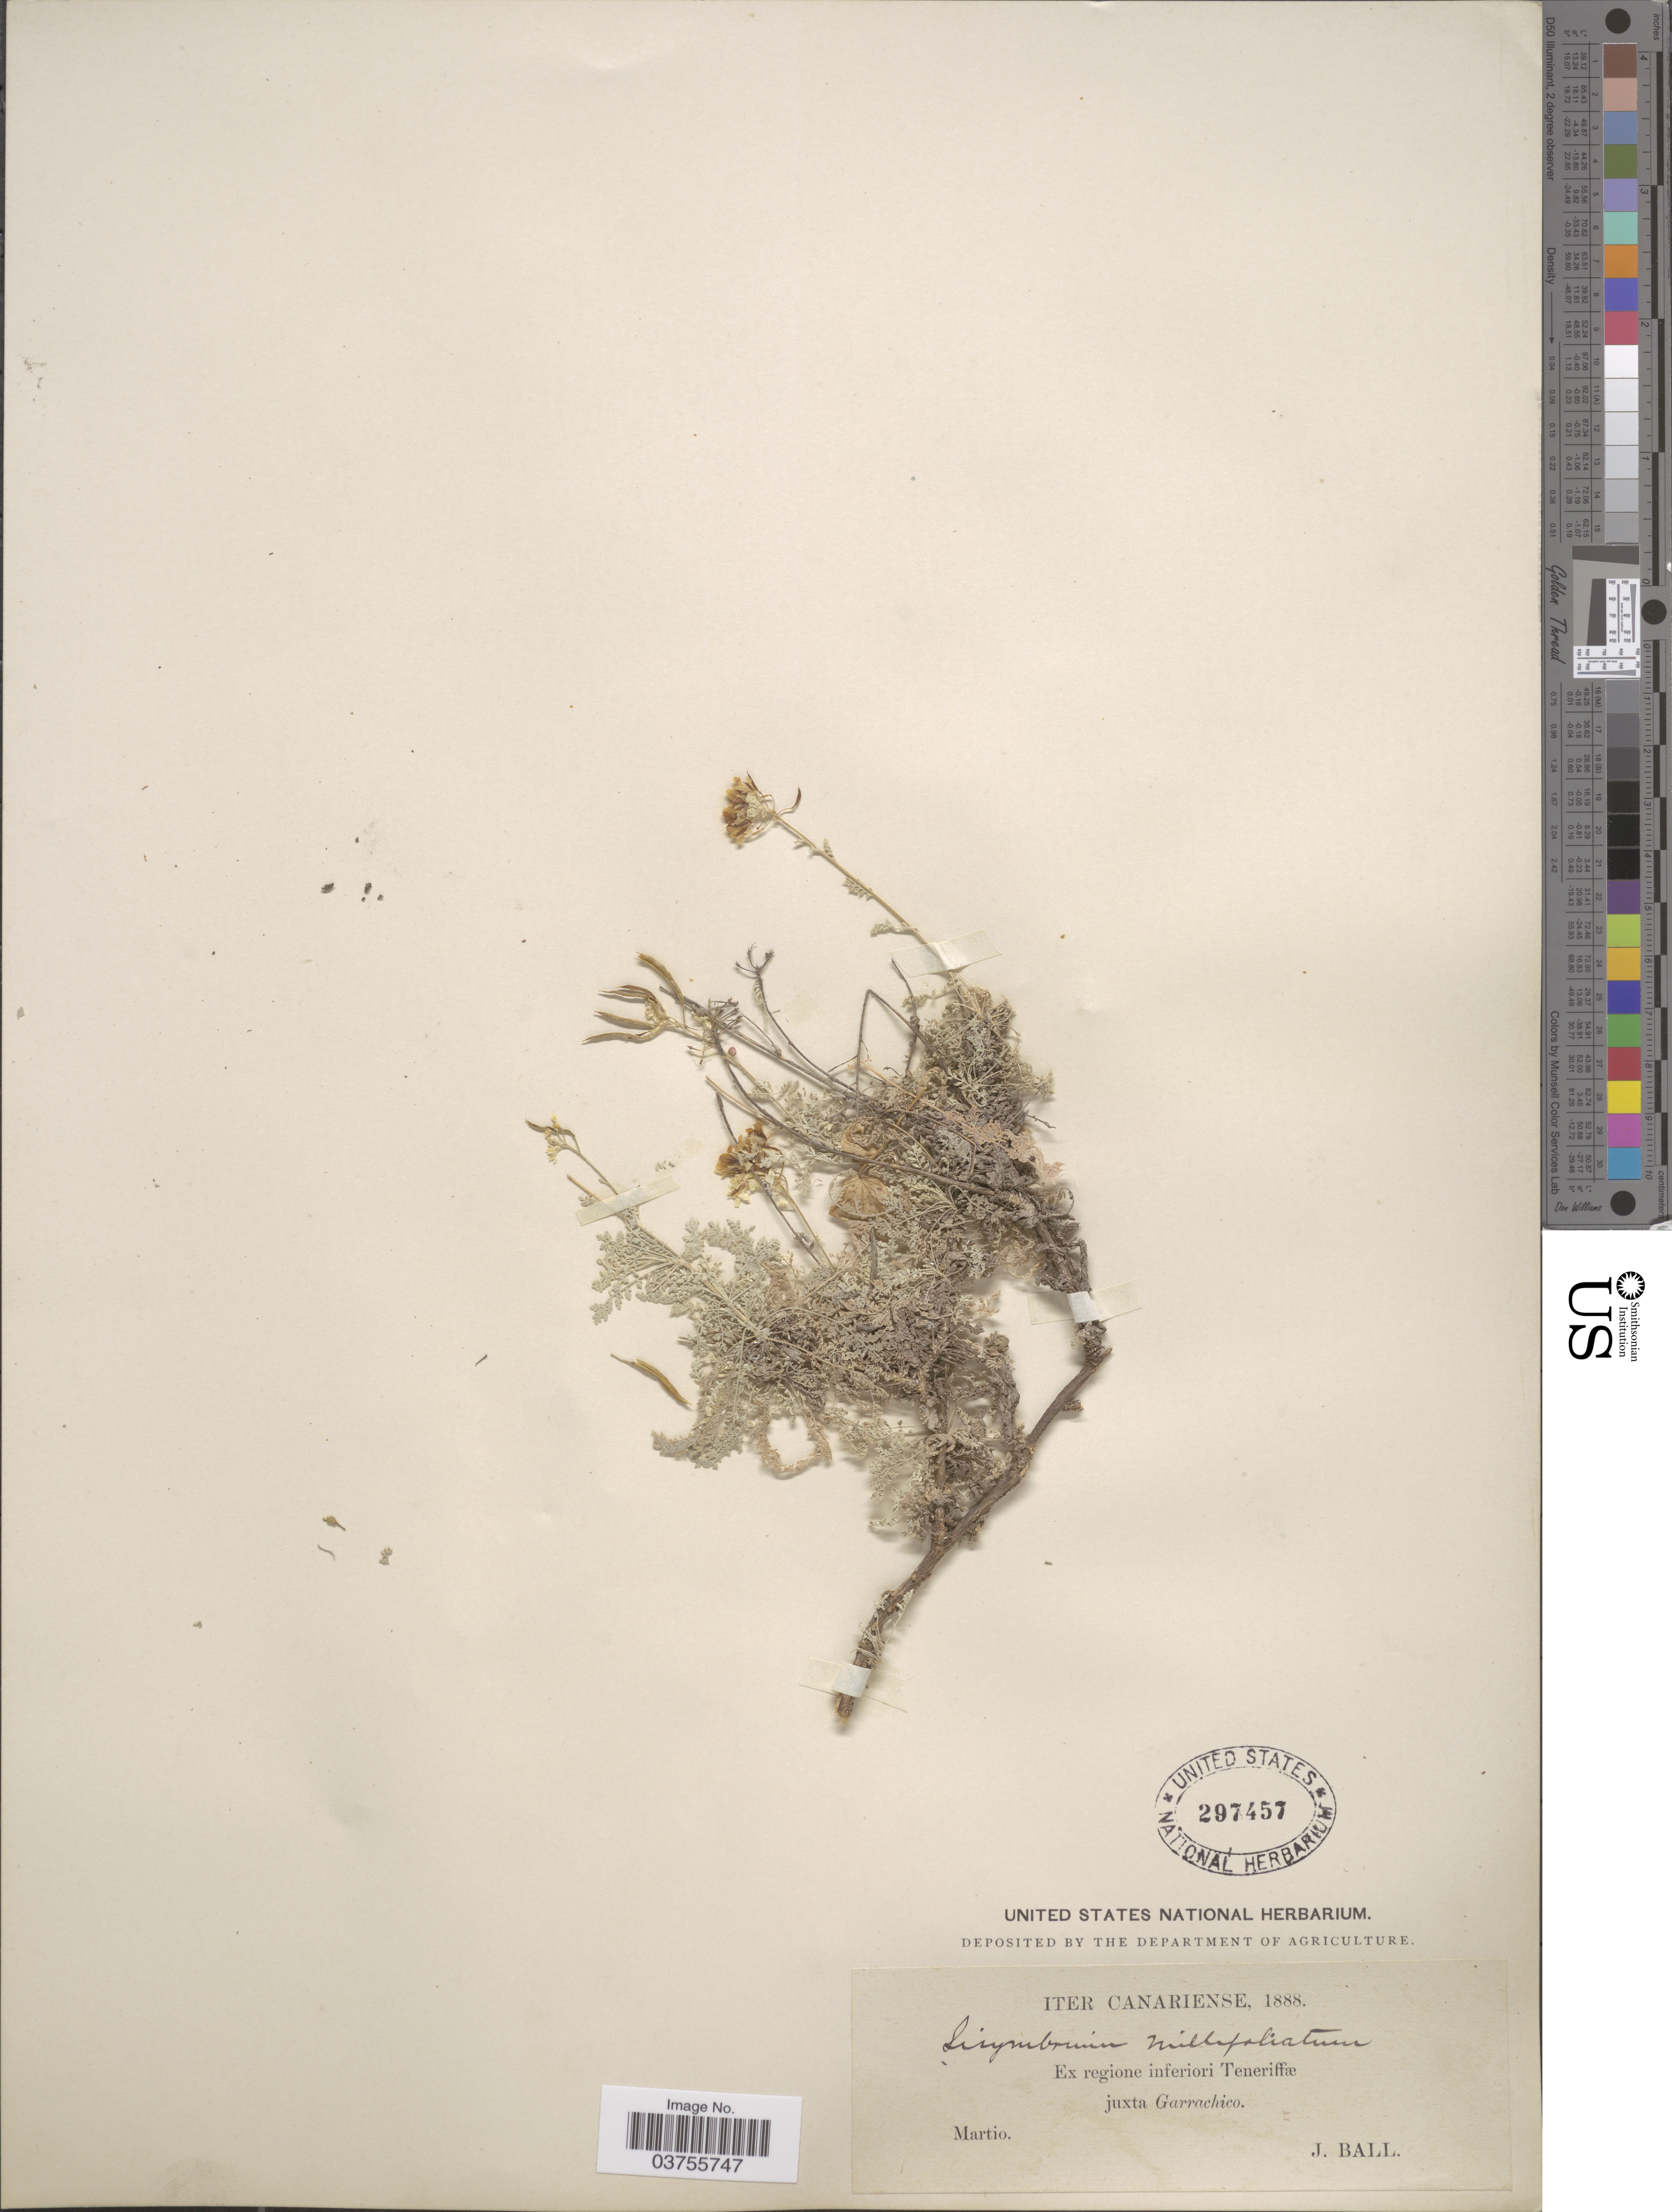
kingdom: Plantae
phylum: Tracheophyta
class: Magnoliopsida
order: Brassicales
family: Brassicaceae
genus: Sophia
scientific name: Sophia millefolia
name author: Rydb.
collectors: J. Ball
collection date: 1888-03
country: Spain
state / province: Canarias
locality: Iter Canariense, Ex regione inferiori Teneriffæ juxta Garrachico.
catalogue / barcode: US 297457